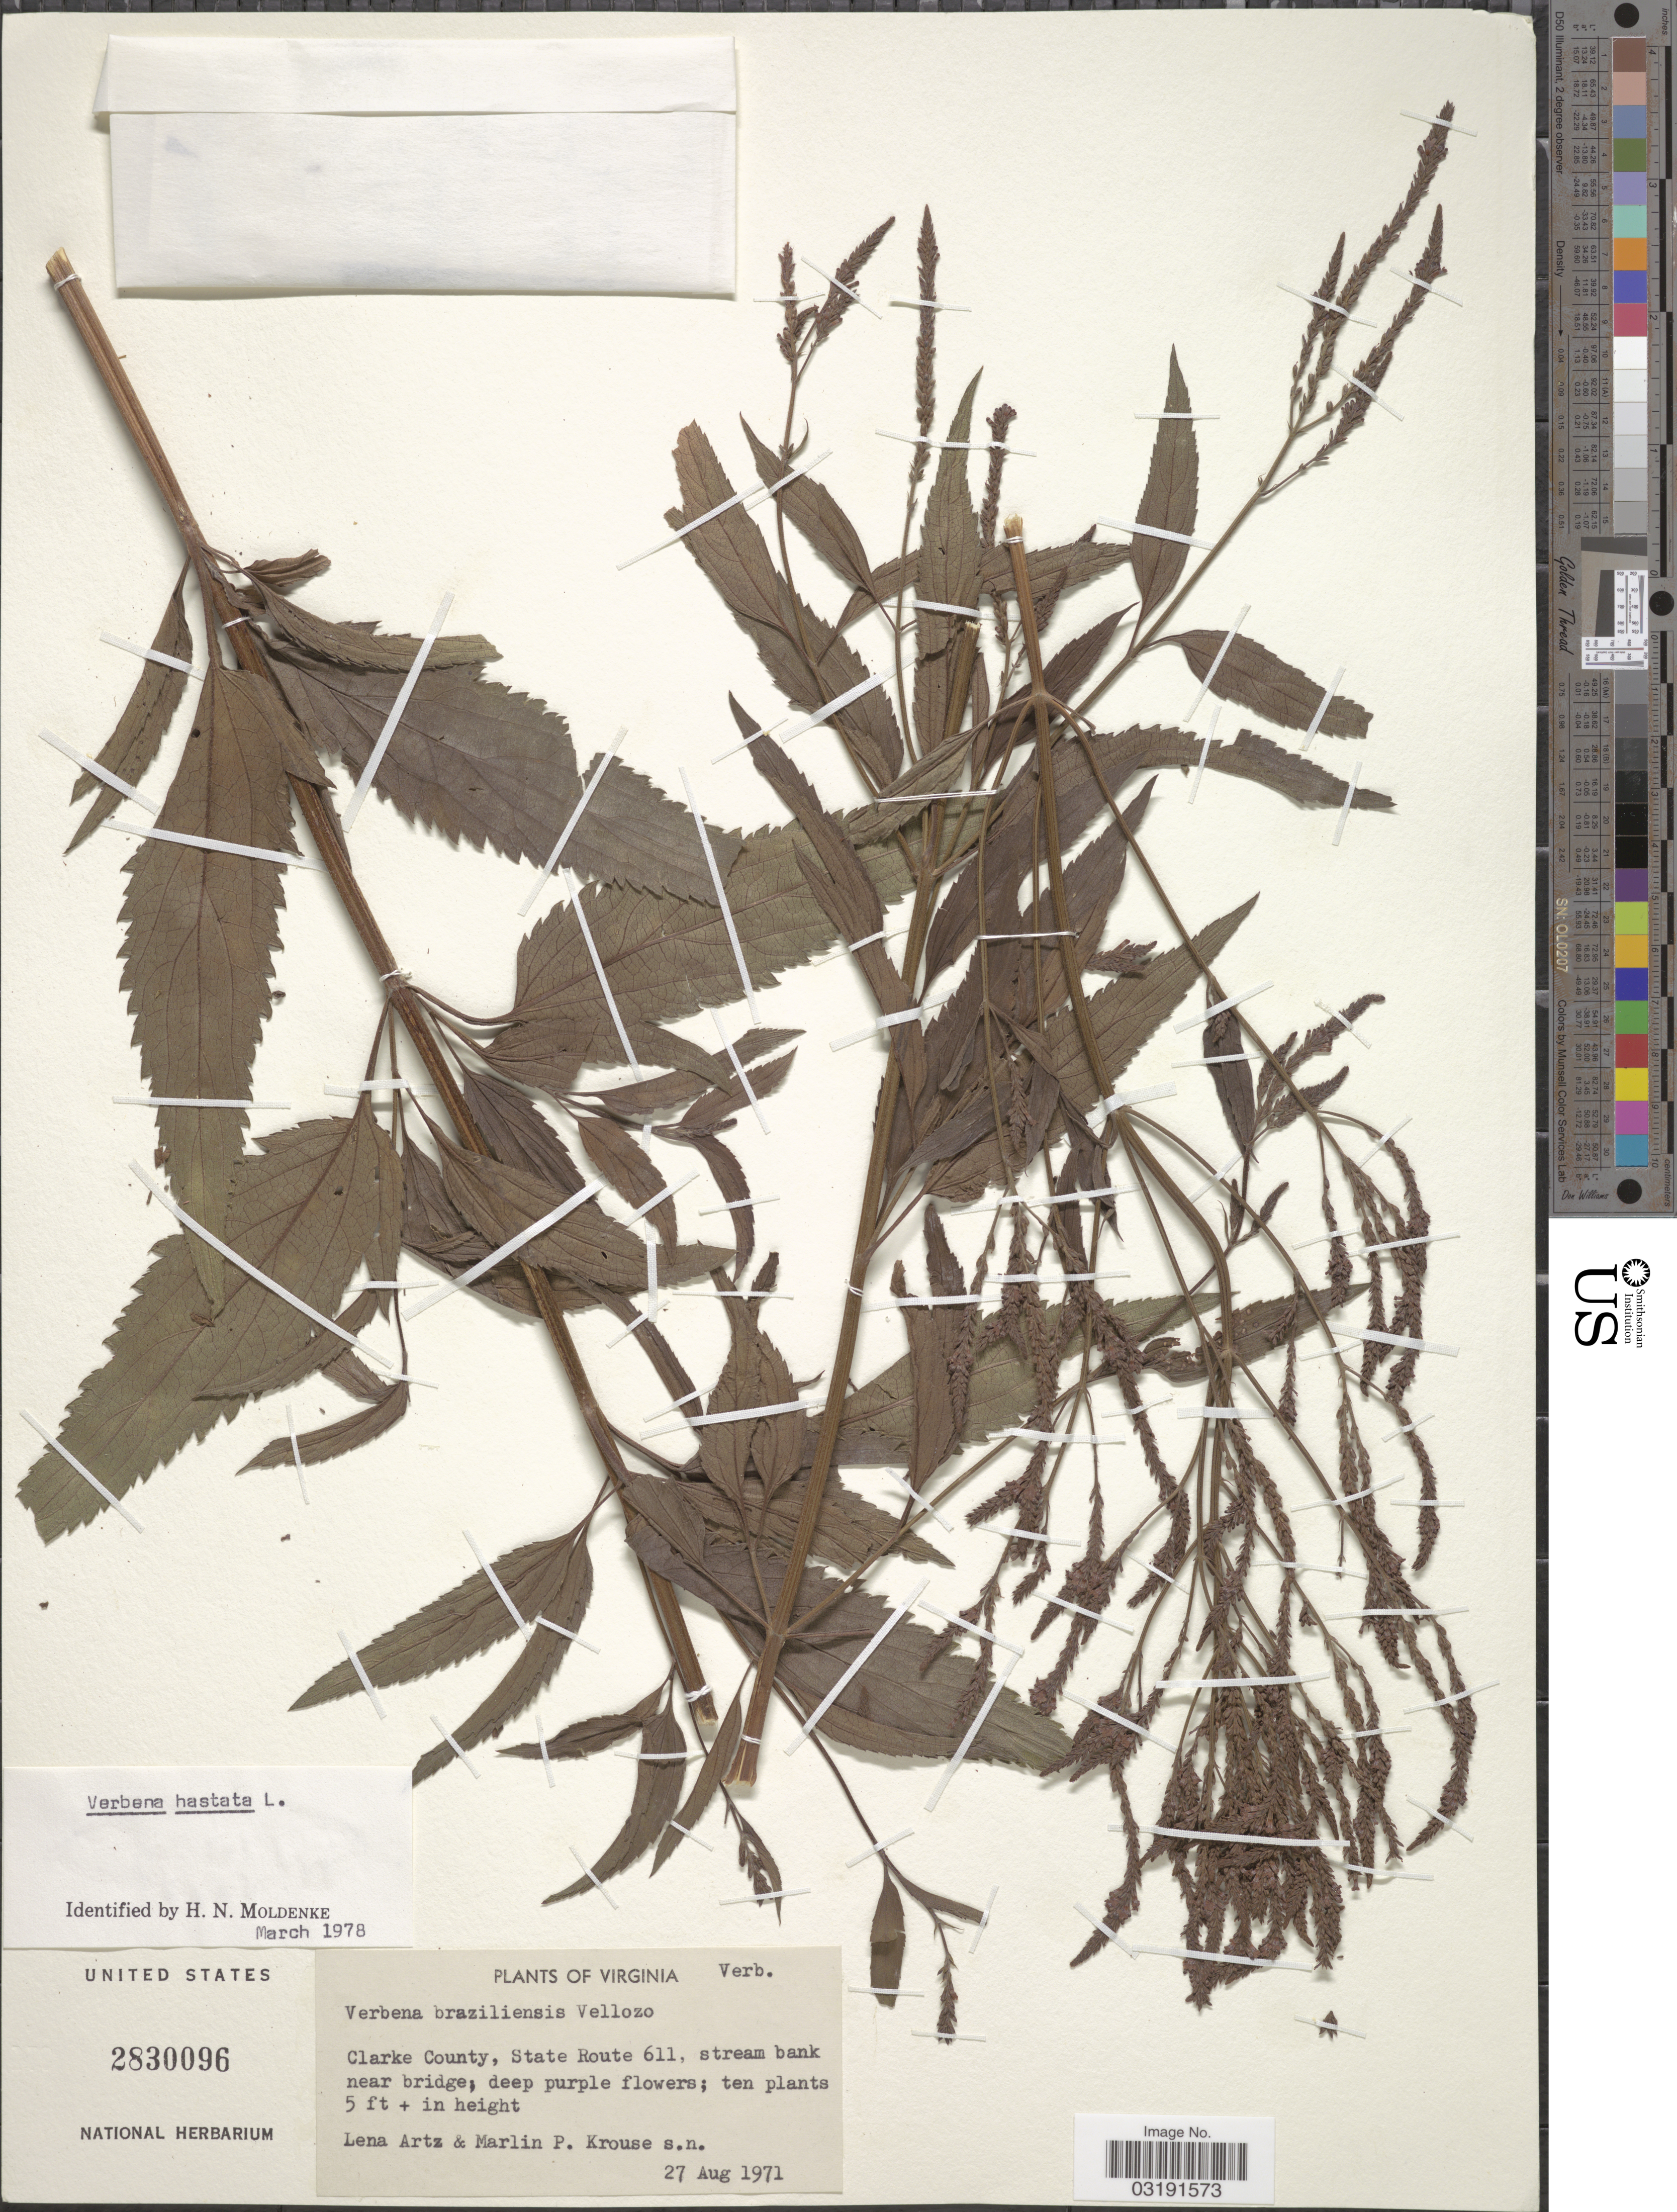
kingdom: Plantae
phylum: Tracheophyta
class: Magnoliopsida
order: Lamiales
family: Verbenaceae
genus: Verbena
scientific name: Verbena hastata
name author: L.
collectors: L. Artz & M. Krouse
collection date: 1971-08-27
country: United States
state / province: Virginia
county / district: Clarke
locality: Clarke County, State Route 611, stream bank near bridge.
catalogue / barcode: US 2830096